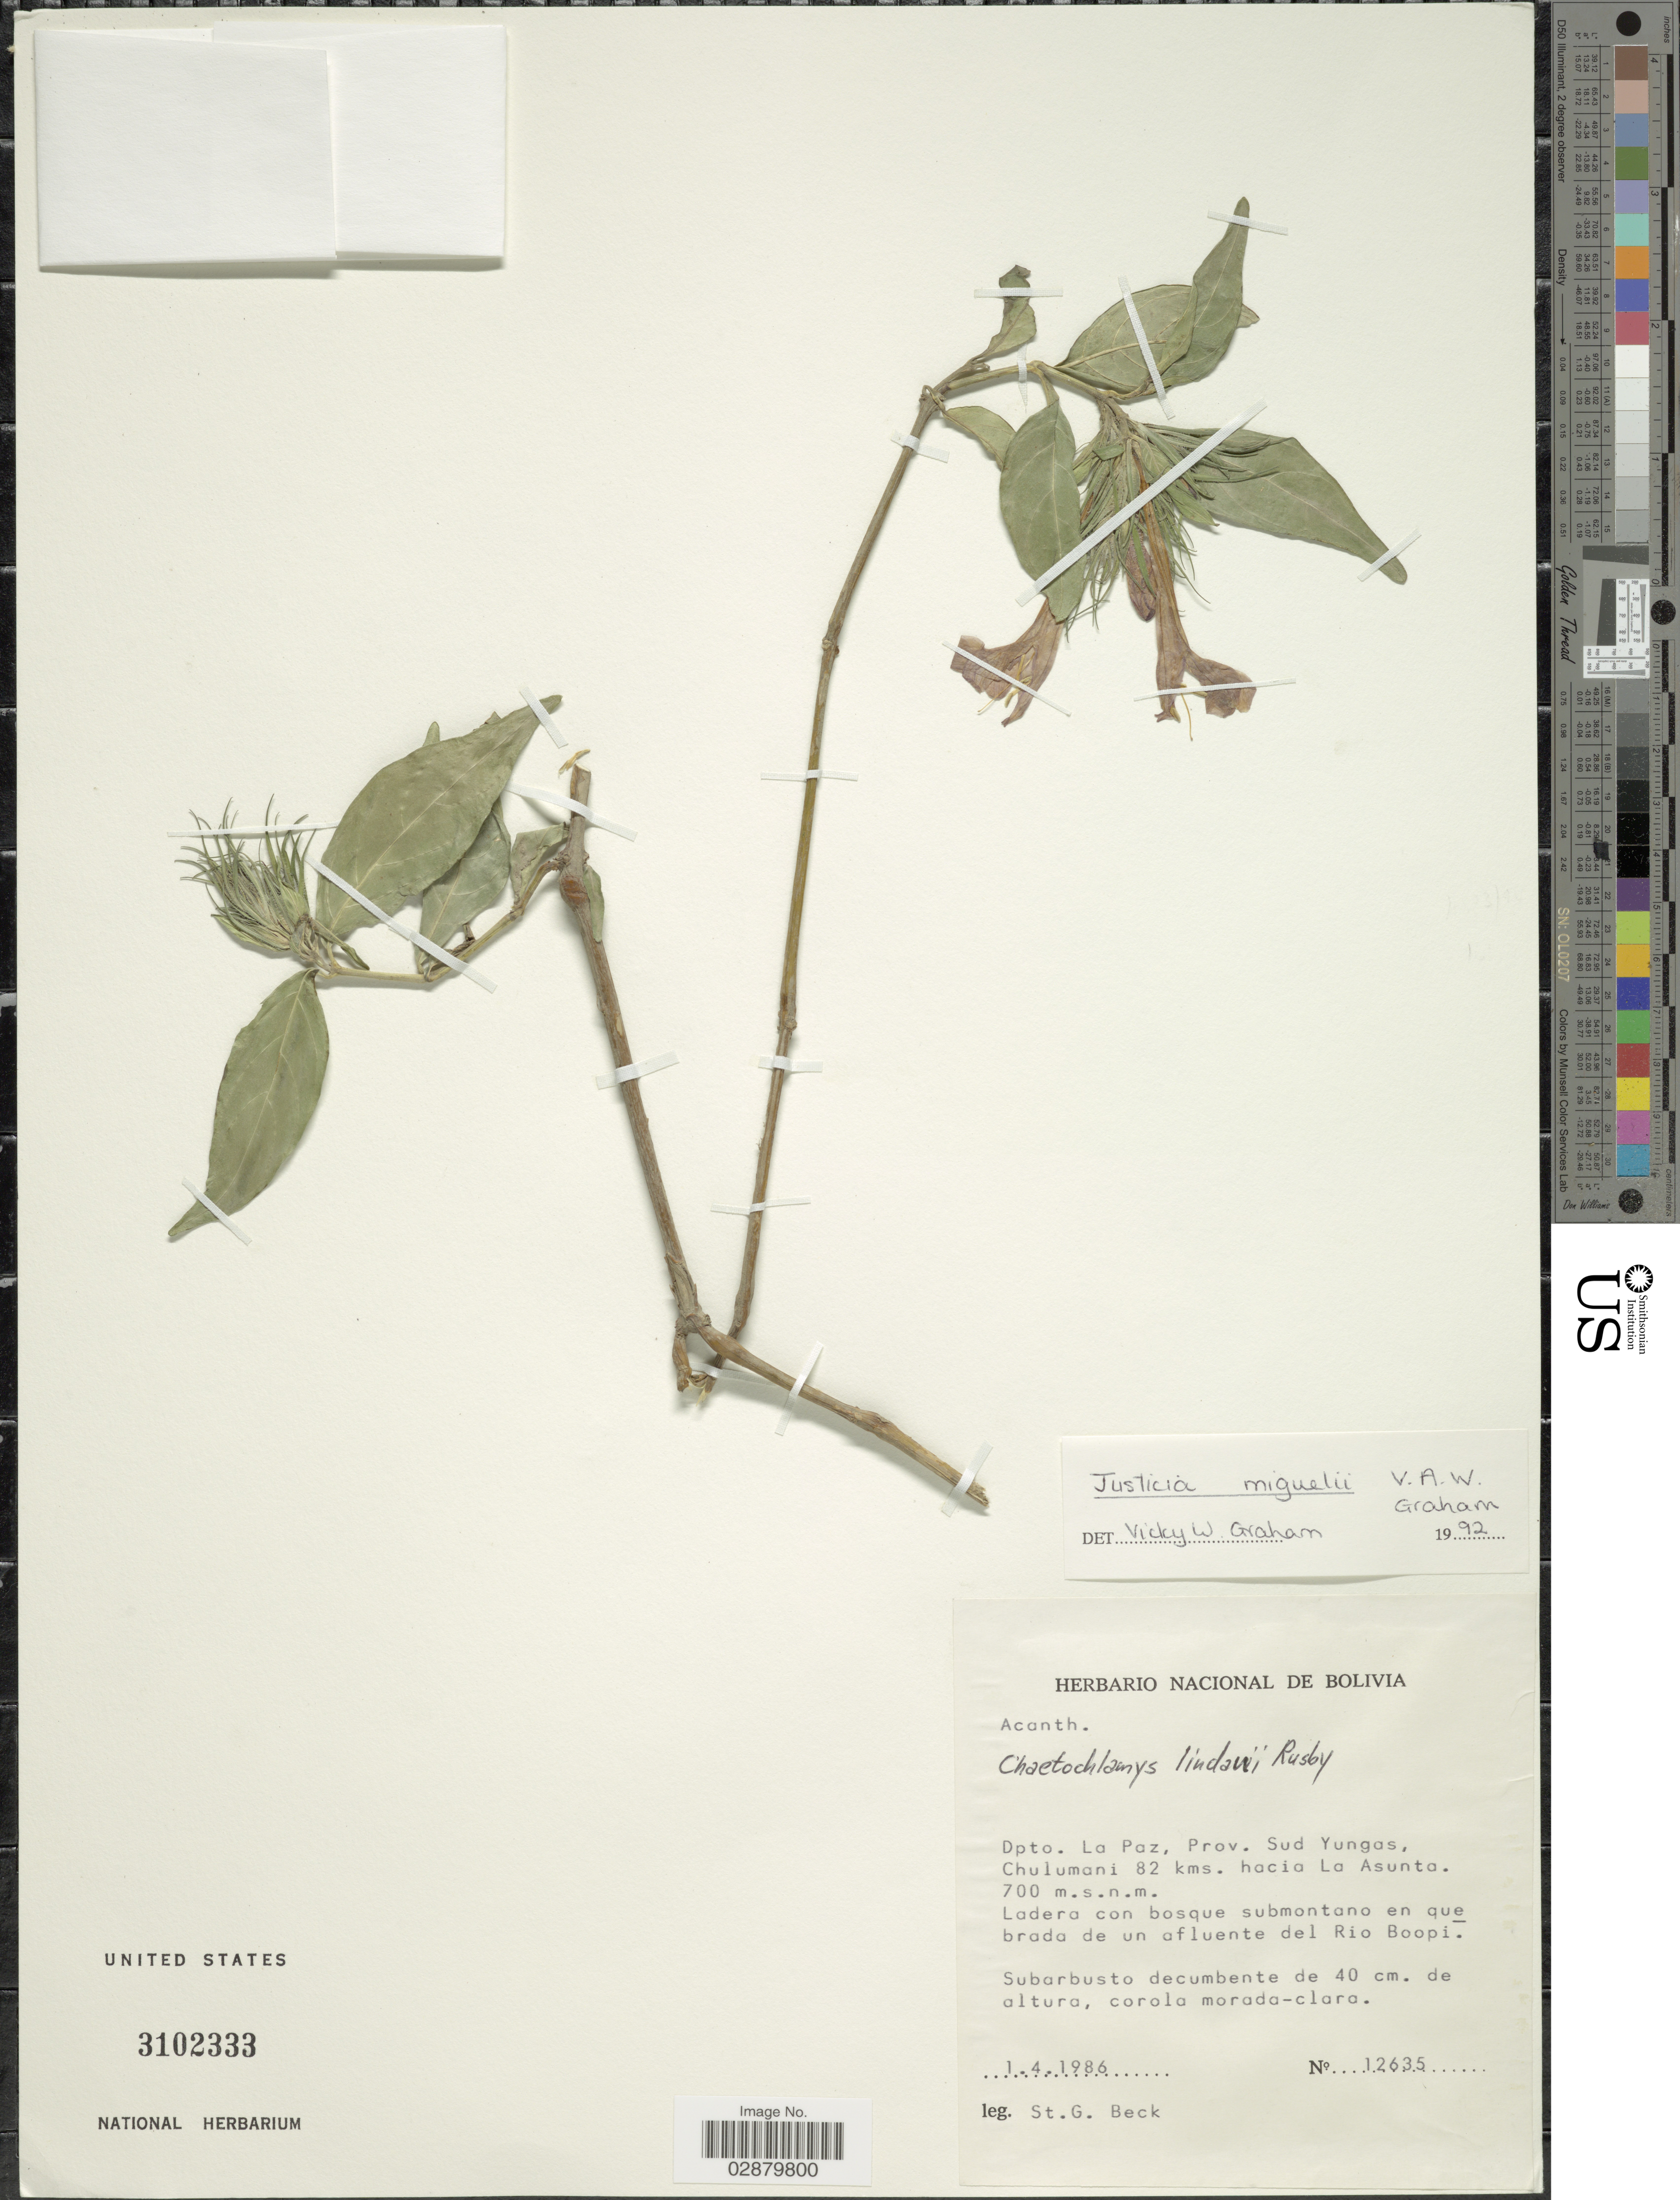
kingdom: Plantae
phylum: Tracheophyta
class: Magnoliopsida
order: Lamiales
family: Acanthaceae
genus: Justicia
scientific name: Justicia miguelii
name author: V.A.W. Graham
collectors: S. G. Beck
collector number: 12635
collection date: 1986-04-01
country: Bolivia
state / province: La Paz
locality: Prov. Sud Yungas, Culumani 82 kms. hacia La Asunta. Ladera con bosque submontano en que brada de un afluente del Rio Boopi.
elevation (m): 700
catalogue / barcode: US 3102333